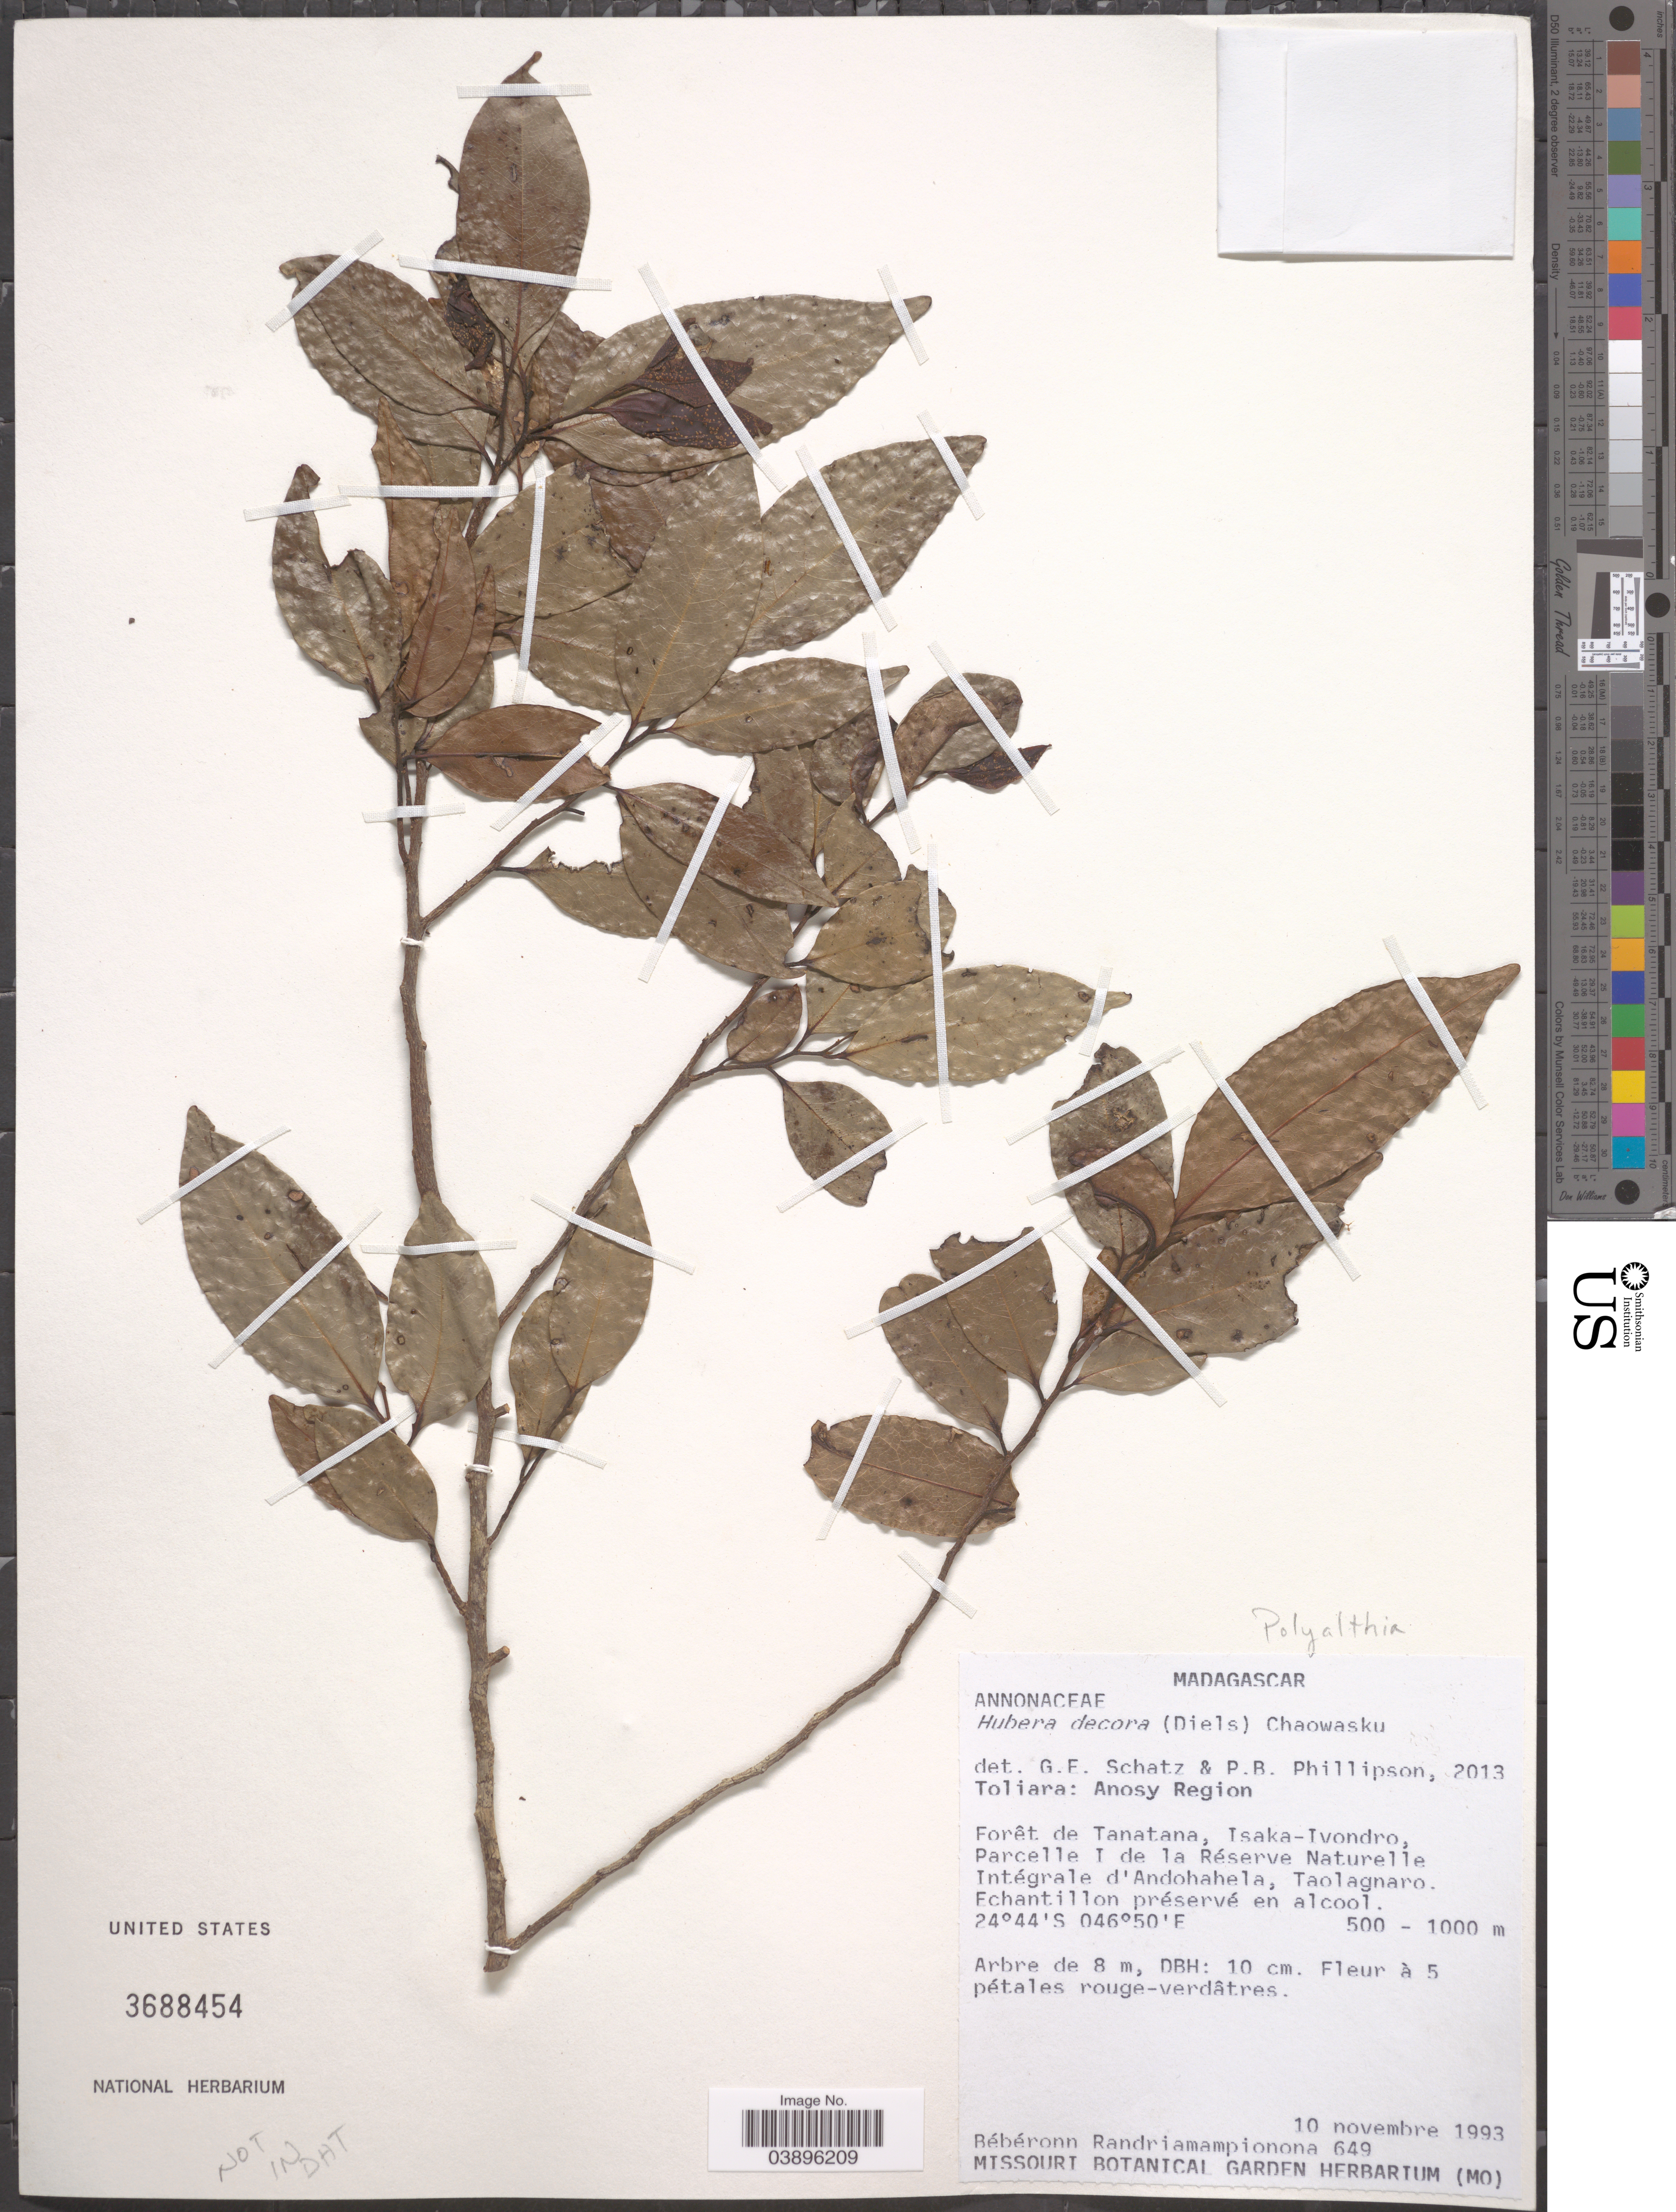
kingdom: Plantae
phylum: Tracheophyta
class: Magnoliopsida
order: Magnoliales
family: Annonaceae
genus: Polyalthia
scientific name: Polyalthia decora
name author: Diels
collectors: B. Randriamampionona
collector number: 649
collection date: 1993-11-10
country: Madagascar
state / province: Anosy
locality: Toliara: Anosy Region. Forêt de Tanatana, Isaka-Ivondro, Parcelle I de la Réserve Naturelle Intégrale d'Andohahela, Taolagnaro.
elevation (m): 500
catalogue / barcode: US 3688454